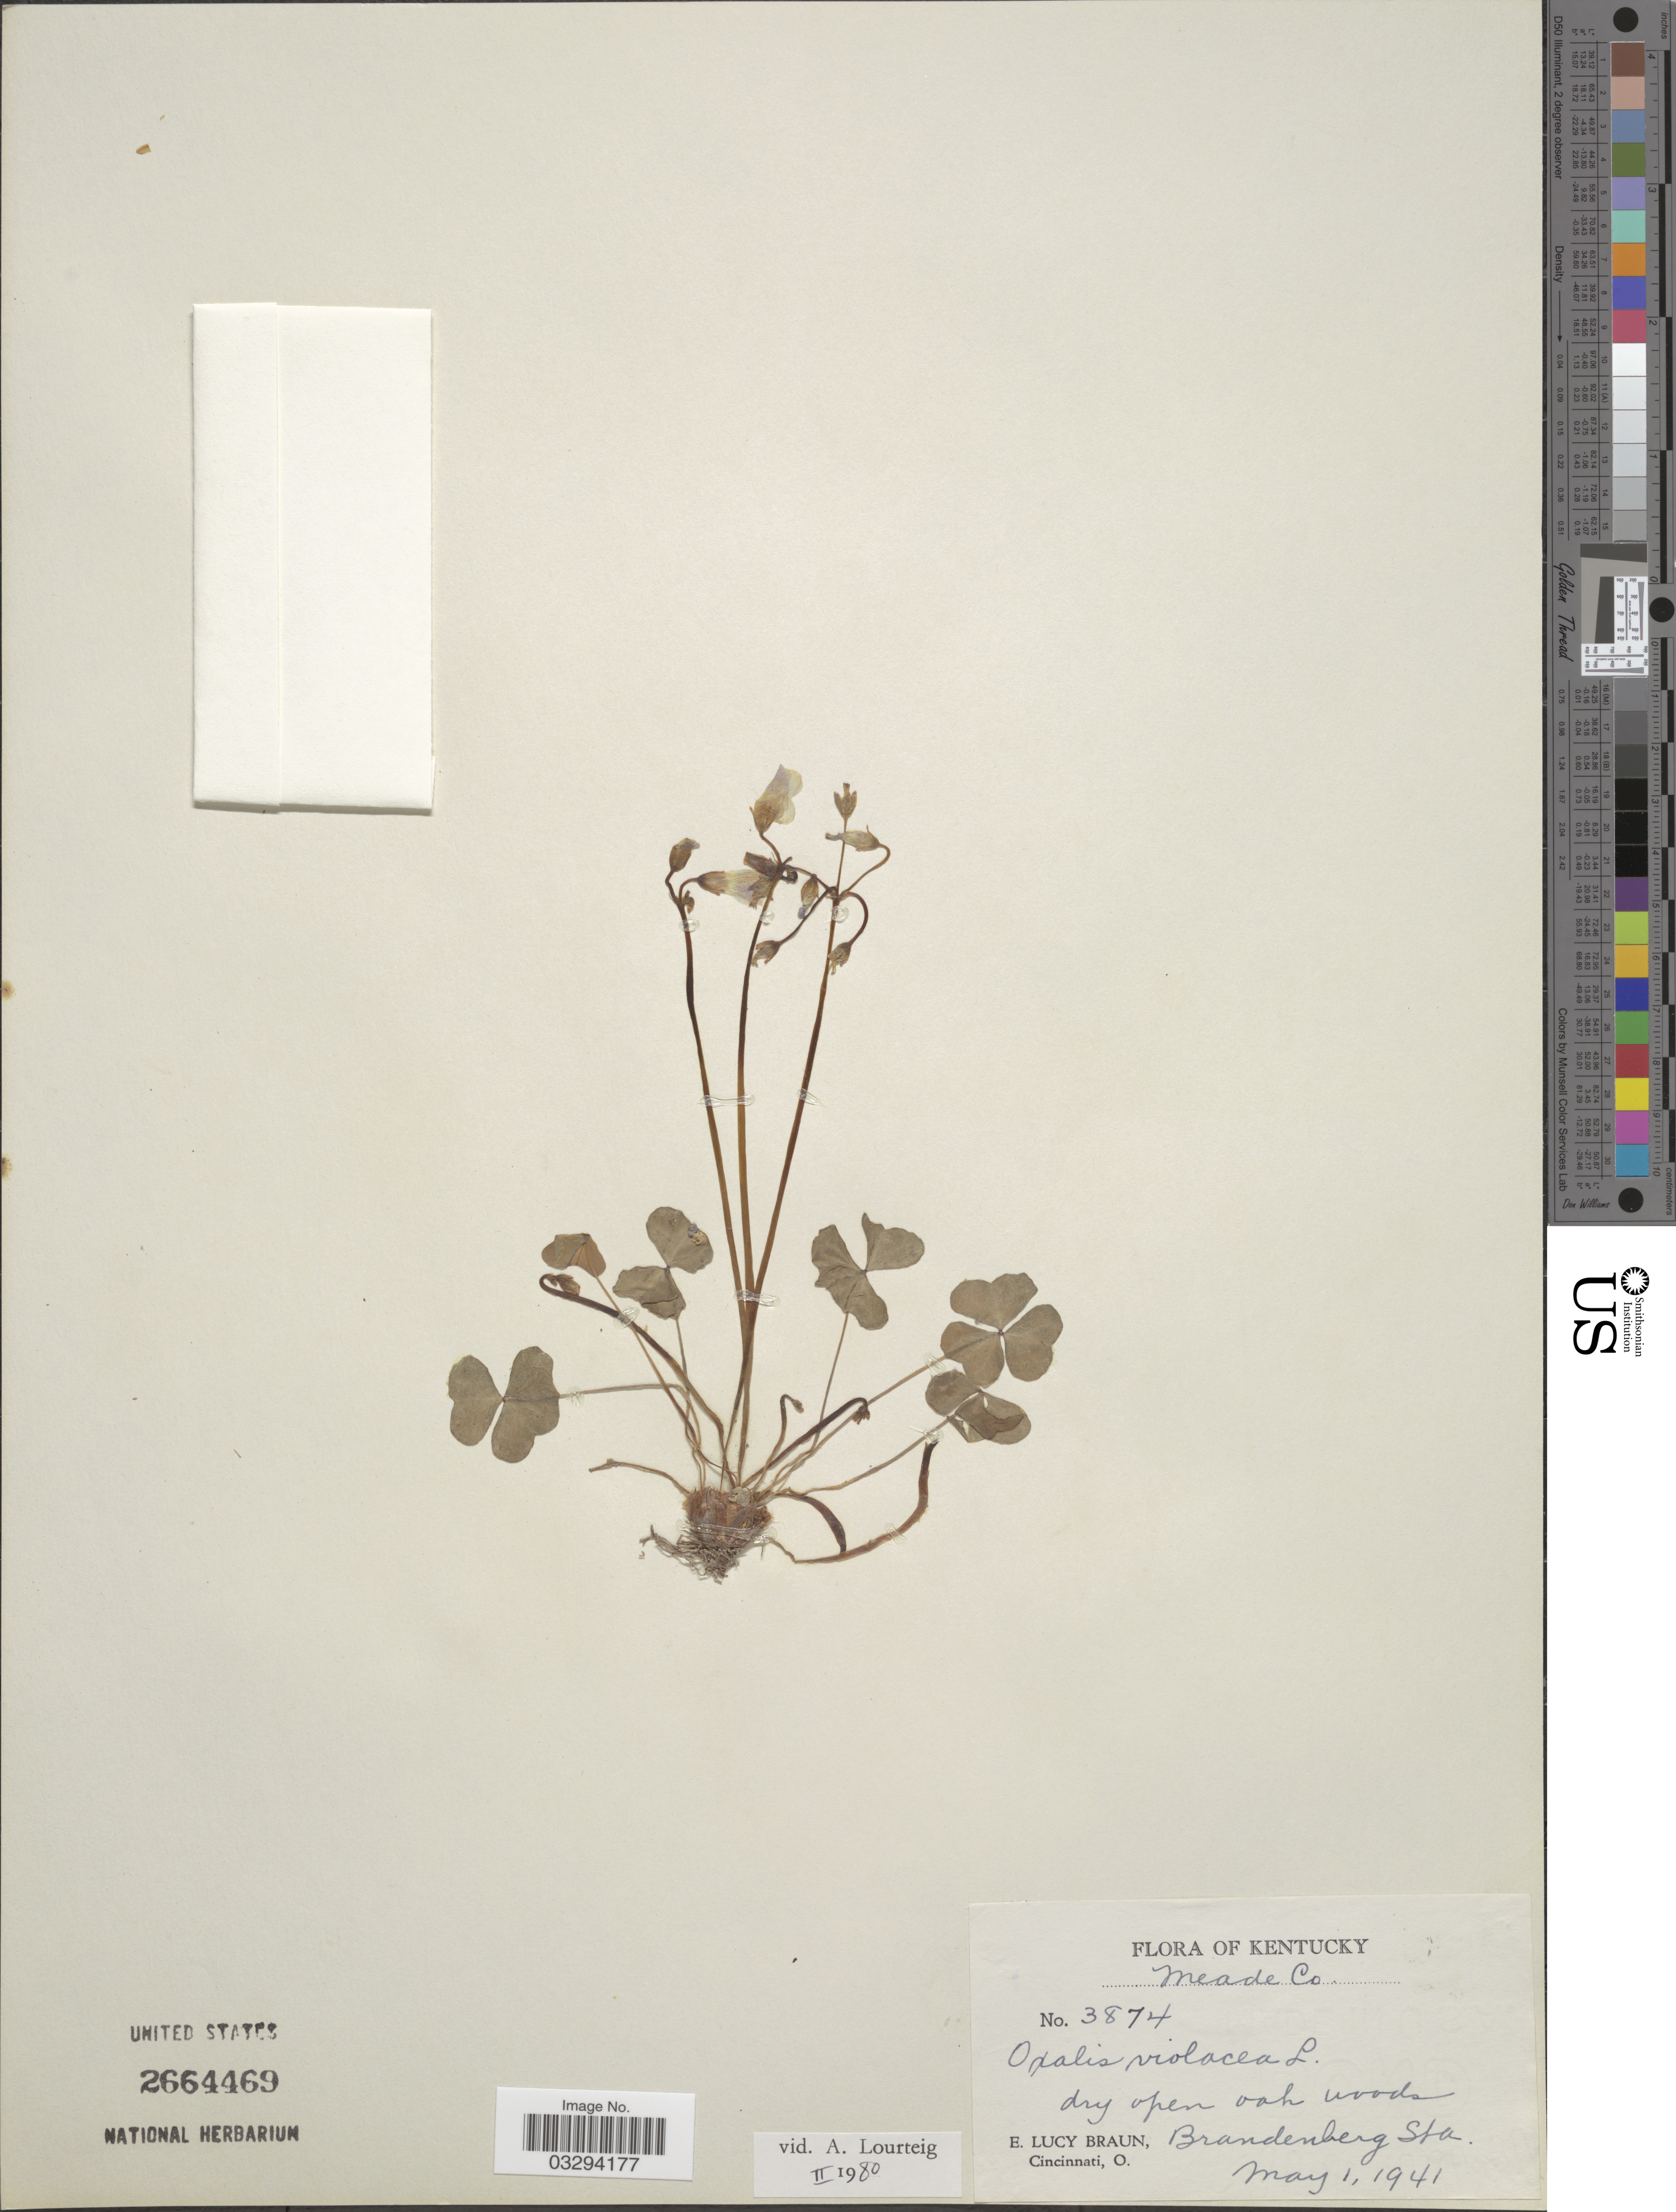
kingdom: Plantae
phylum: Tracheophyta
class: Magnoliopsida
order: Oxalidales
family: Oxalidaceae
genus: Oxalis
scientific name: Oxalis violacea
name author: L.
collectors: E. L. Braun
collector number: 3874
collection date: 1941-05-01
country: United States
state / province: Kentucky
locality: Meade Co. Brandenberg Sta.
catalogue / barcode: US 2664469